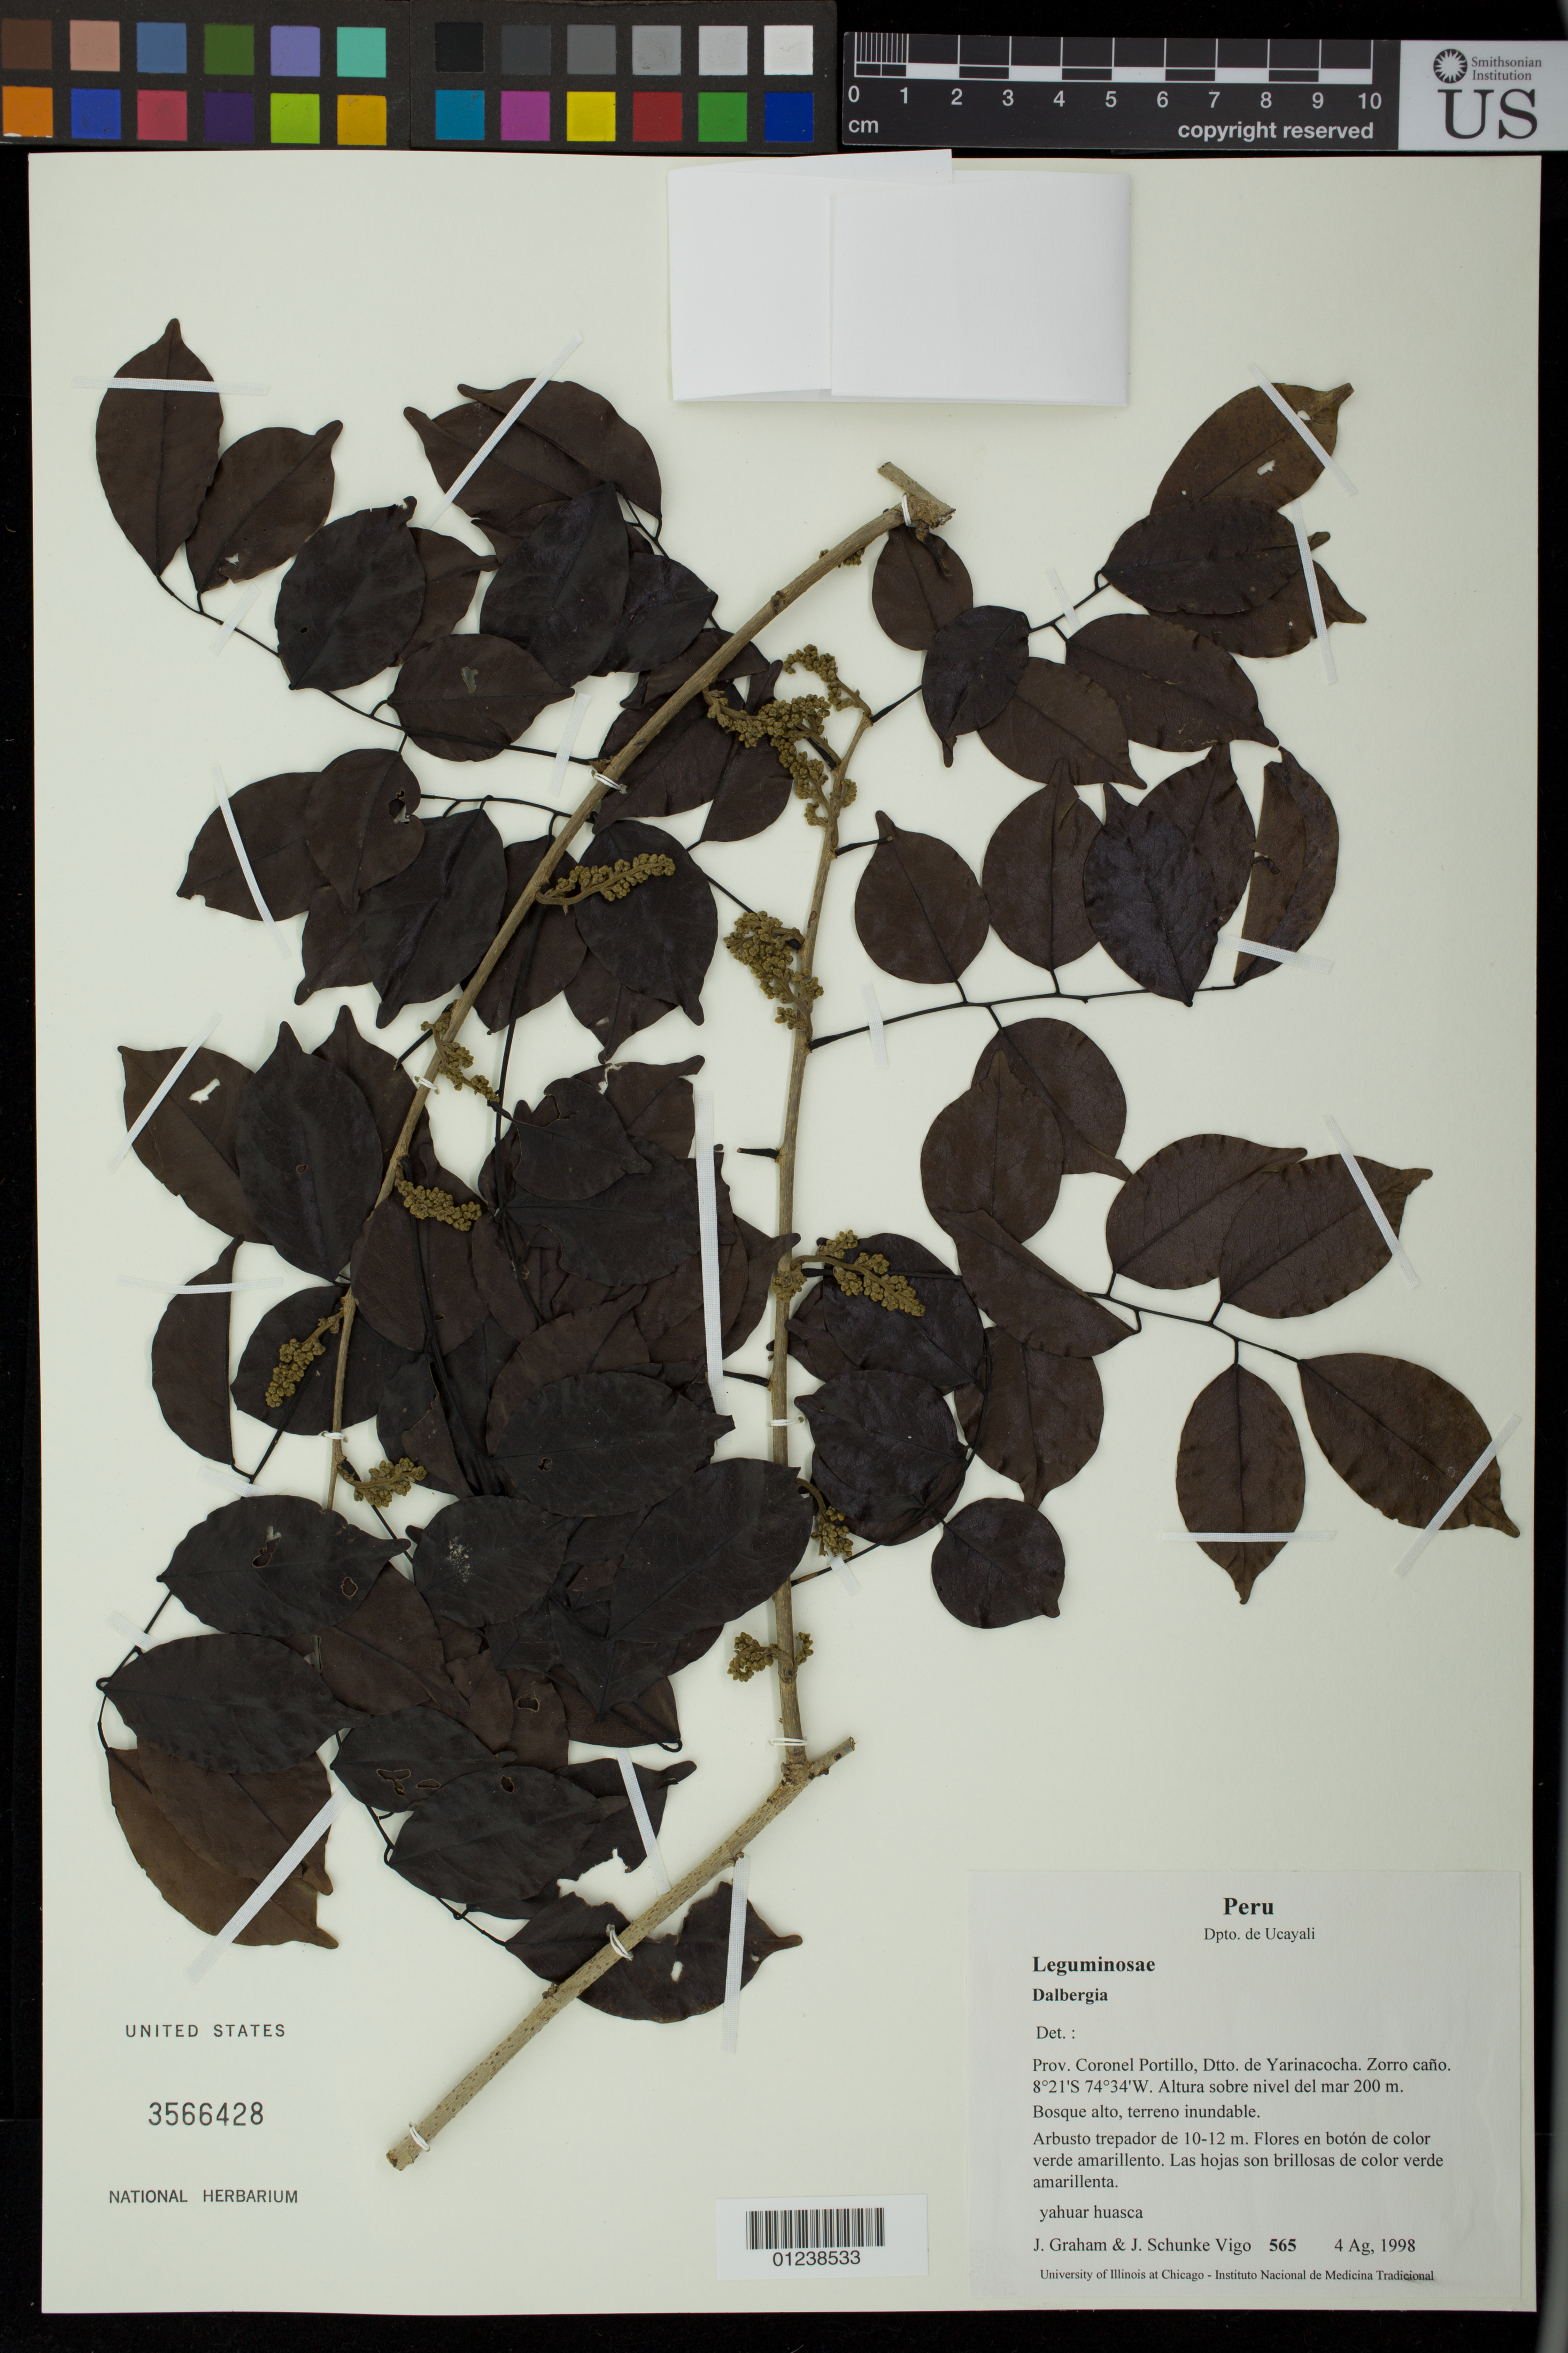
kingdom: Plantae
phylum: Tracheophyta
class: Magnoliopsida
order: Fabales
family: Fabaceae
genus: Dalbergia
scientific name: Dalbergia sp.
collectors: J. Schunke Vigo & J. Graham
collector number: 565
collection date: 1998-08-04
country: Peru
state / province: Ucayali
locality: Prov. Coronel Portillo, Dtto. de Yarinacocha, Zorro cano.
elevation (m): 200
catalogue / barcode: US 3566428